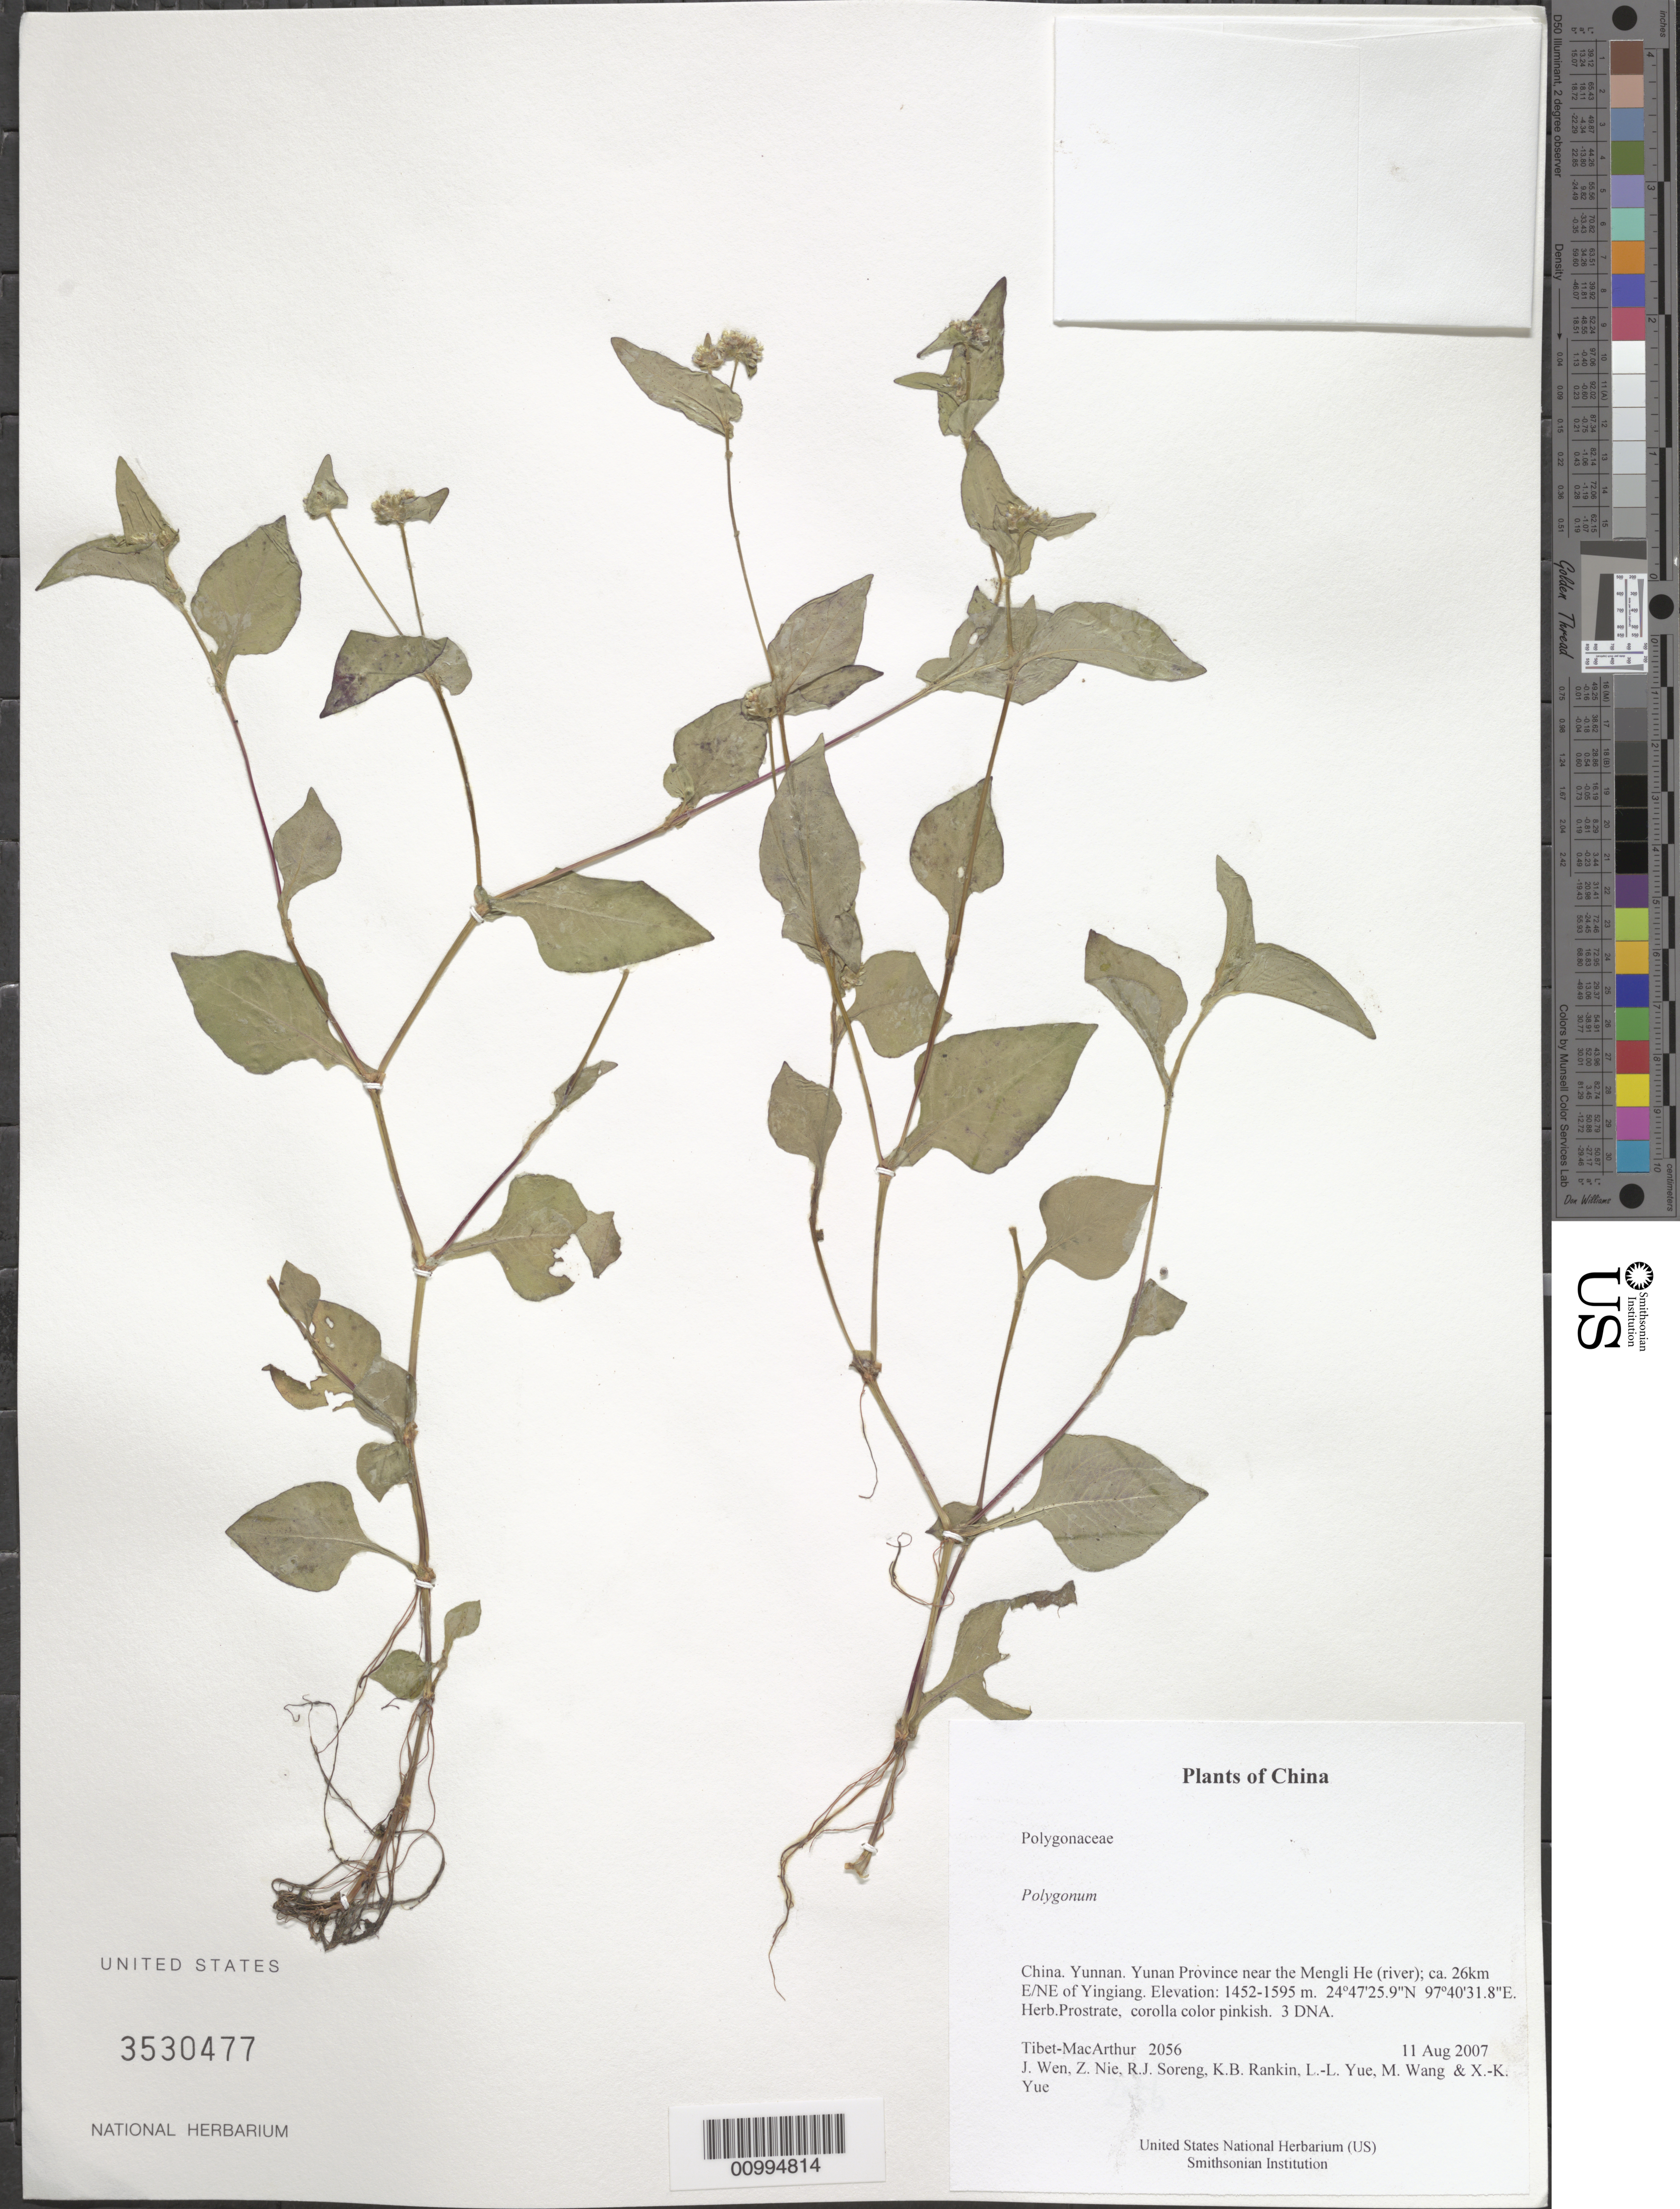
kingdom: Plantae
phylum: Tracheophyta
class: Magnoliopsida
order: Caryophyllales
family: Polygonaceae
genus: Polygonum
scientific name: Polygonum sp.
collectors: Tibet-MacArthur, J. Wen, Z. Nie, R. J. Soreng, K. Rankin, L. Yue, M. Wang & X. Yue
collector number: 2056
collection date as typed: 11 Aug 2007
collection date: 2007-08-11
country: China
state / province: Yunnan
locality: Yunan Province near the Mengli He (river); ca. 26km E/NE of Yingiang.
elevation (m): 1452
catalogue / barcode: US 3530477